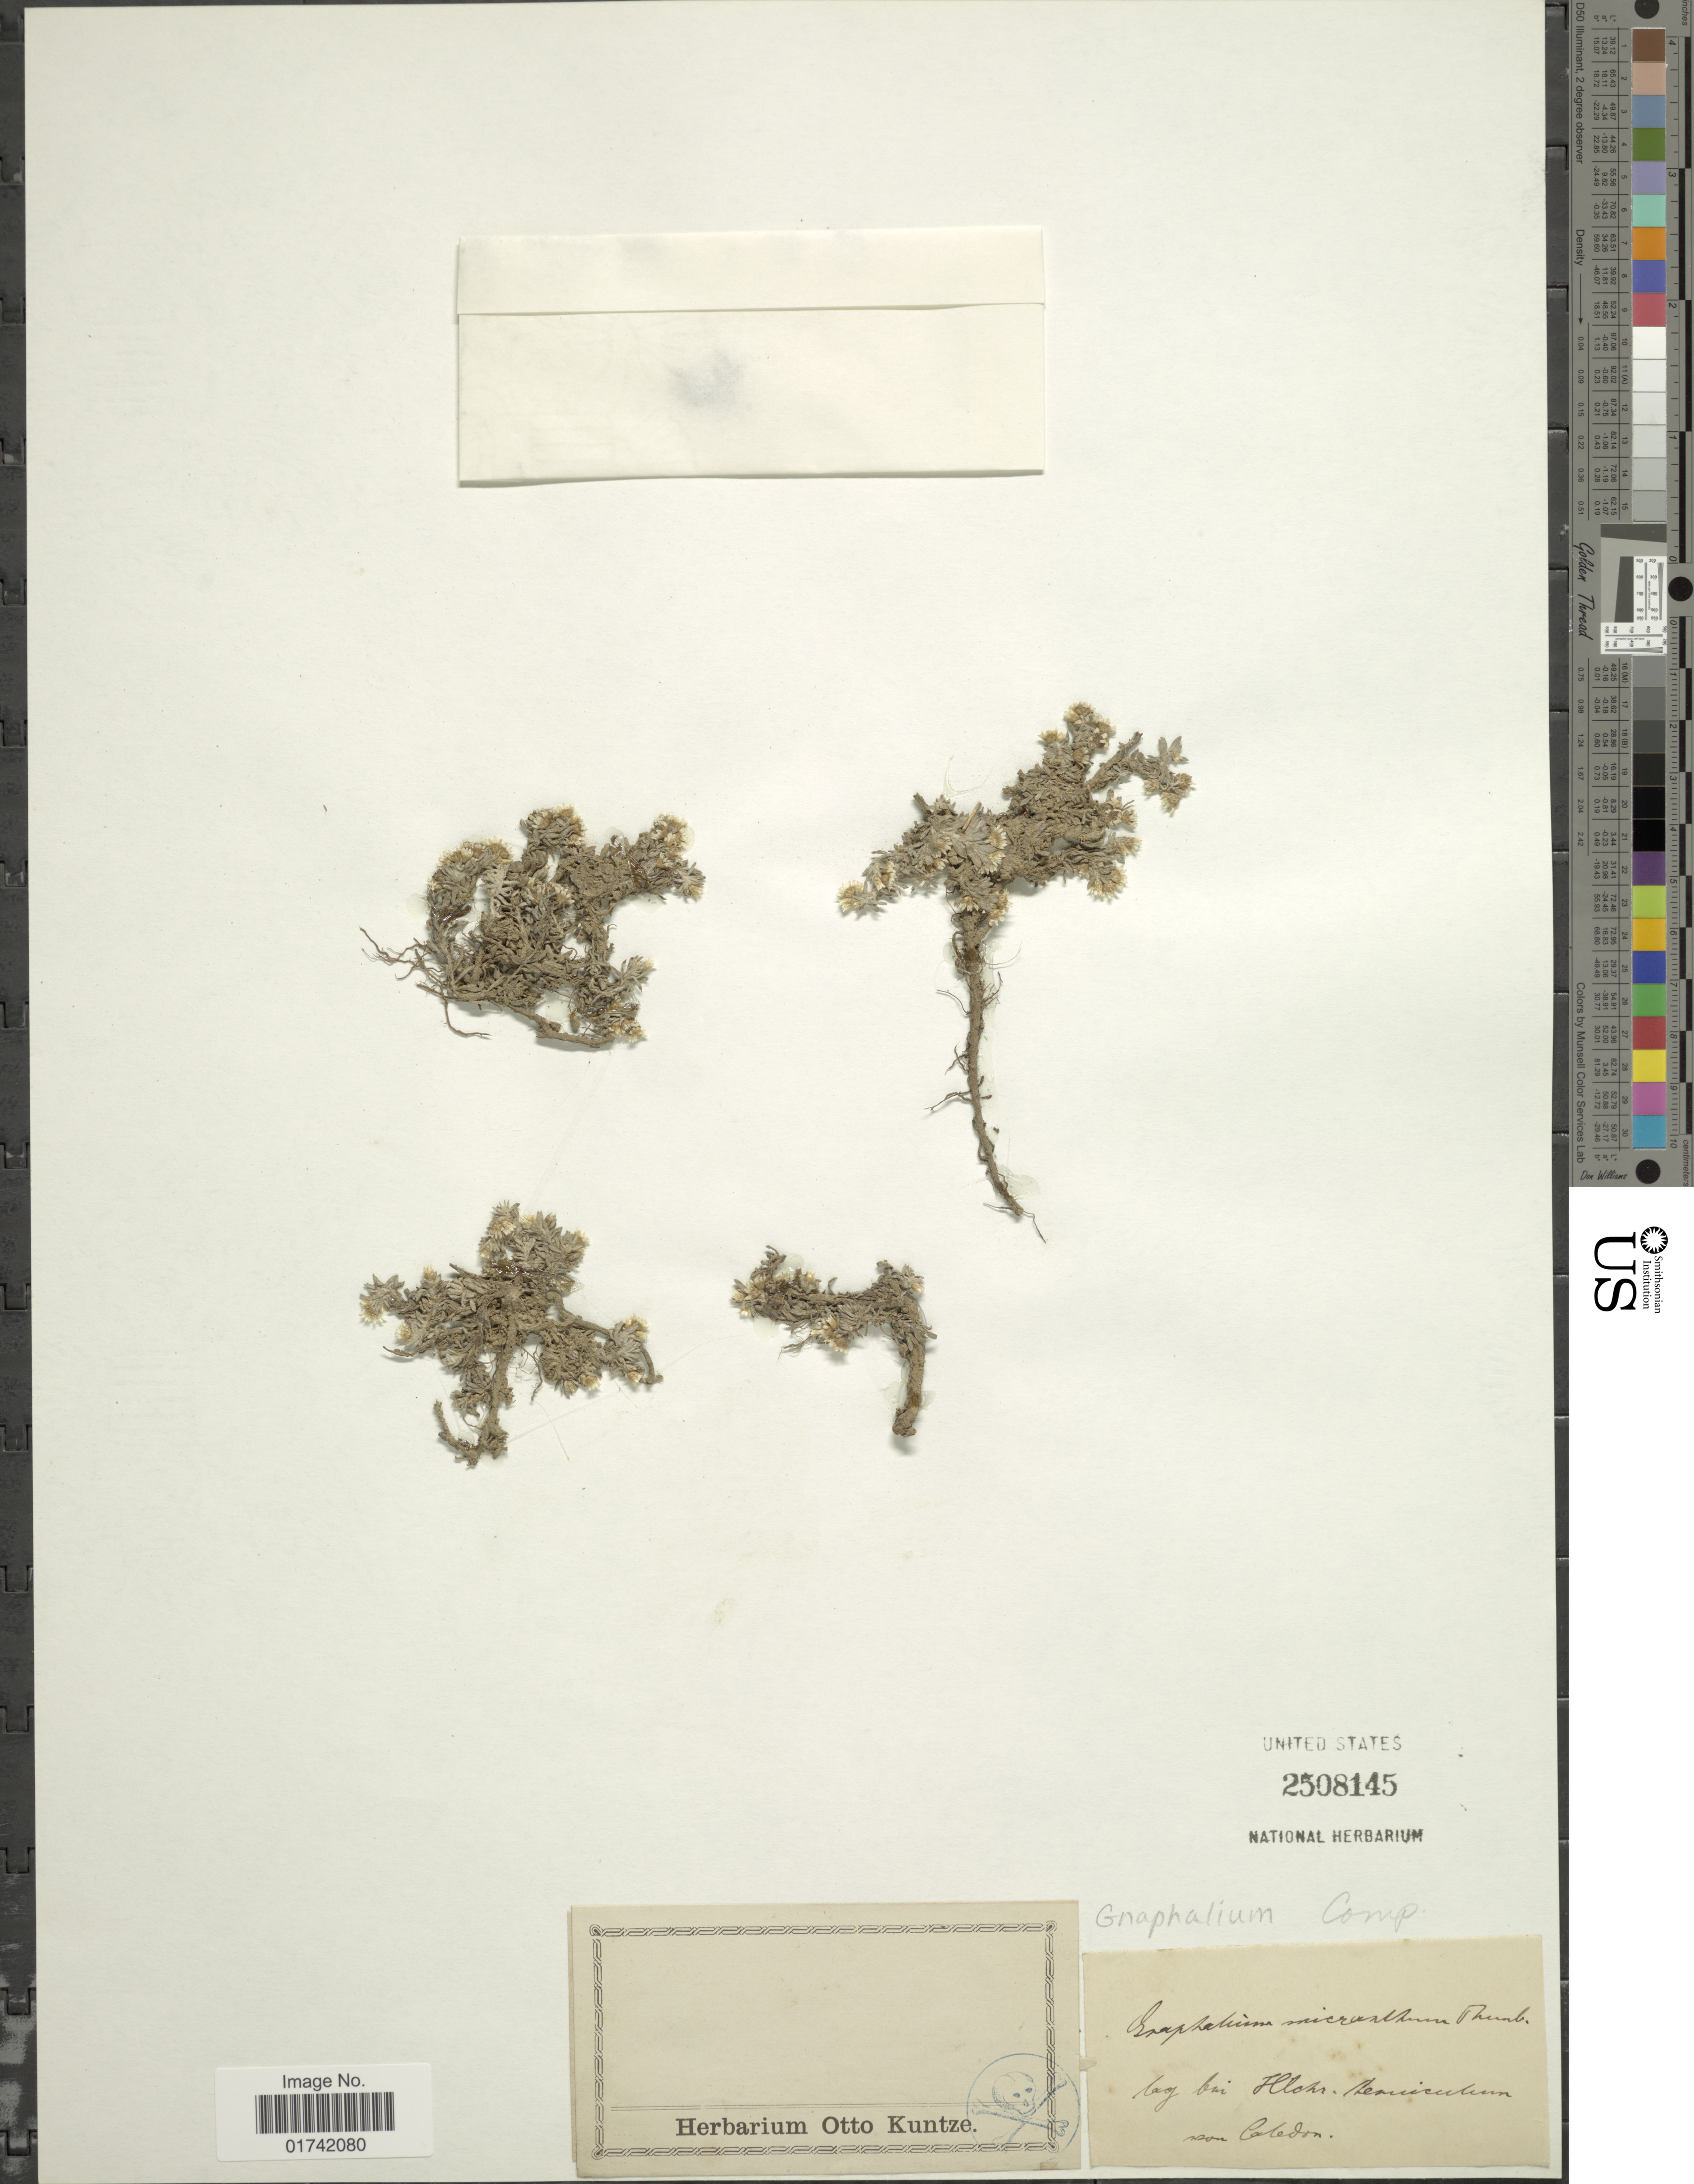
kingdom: Plantae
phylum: Tracheophyta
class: Magnoliopsida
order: Asterales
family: Asteraceae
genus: Vellereophyton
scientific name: Vellereophyton dealbatum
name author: (Thunb.) Hilliard & B.L. Burtt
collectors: ex herb. Otto Kuntze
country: South Africa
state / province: Western Cape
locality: [illegible text] Caledon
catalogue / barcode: US 2508145